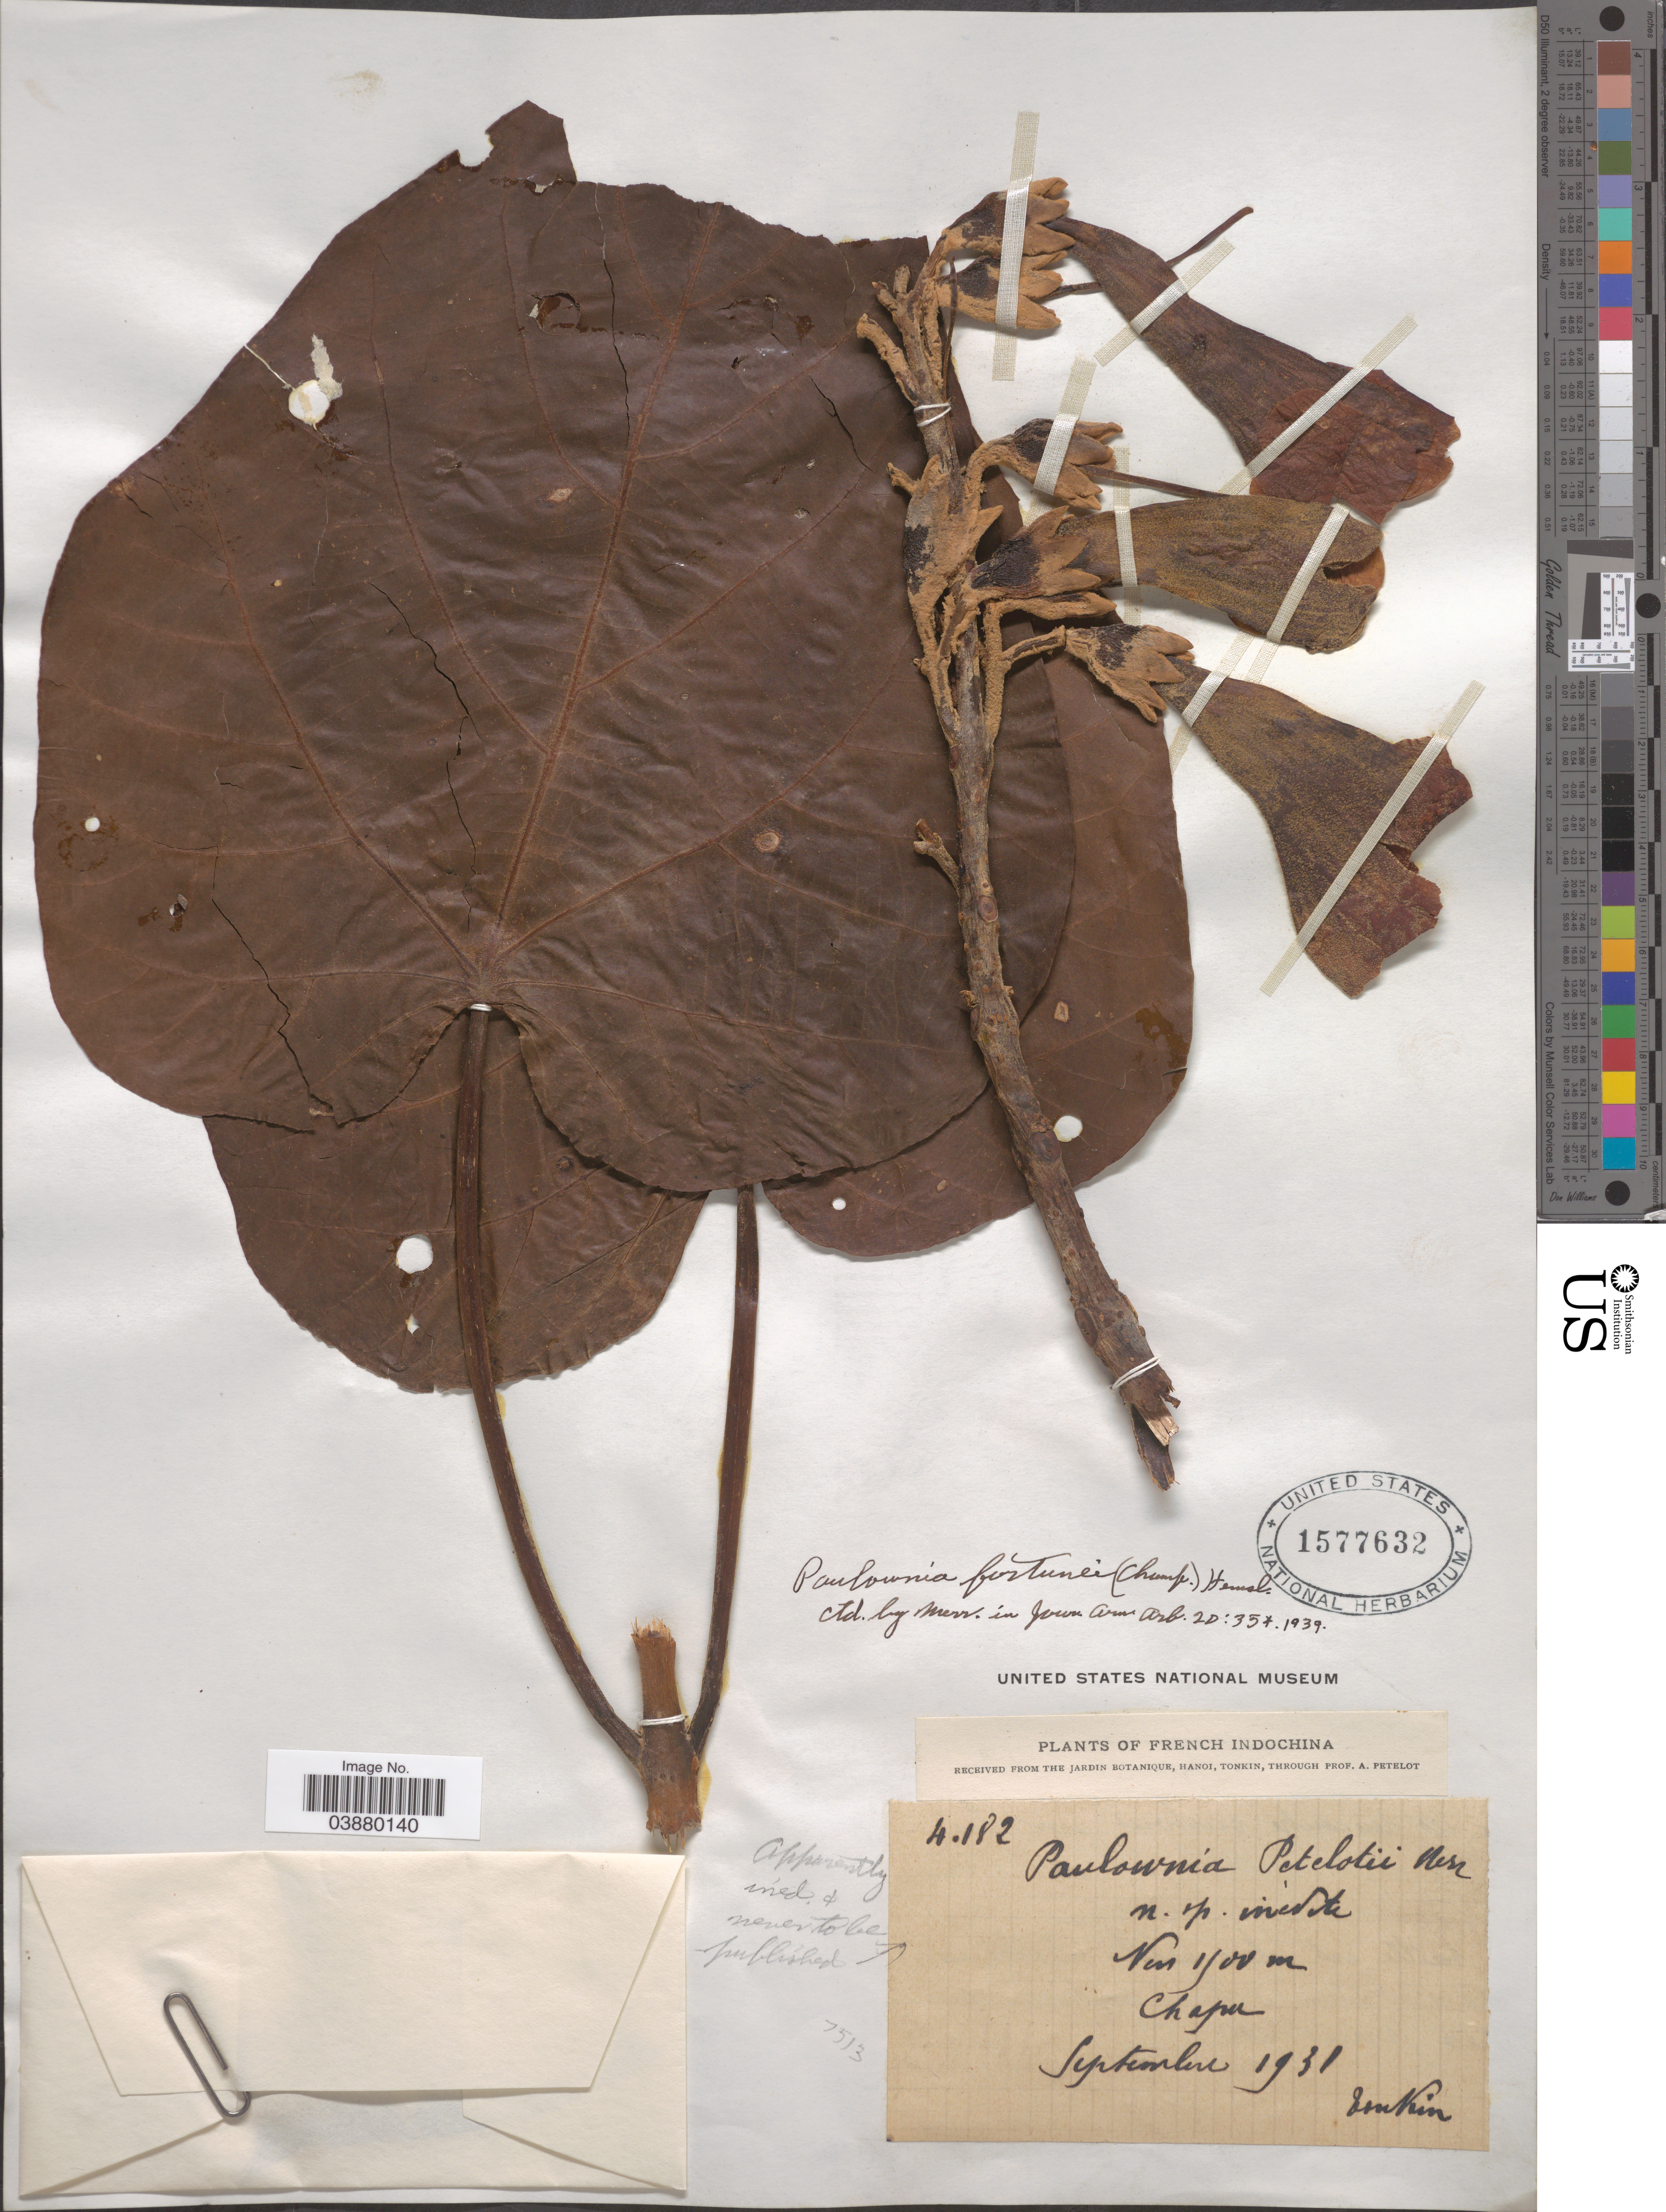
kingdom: Plantae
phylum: Tracheophyta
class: Magnoliopsida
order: Lamiales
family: Paulowniaceae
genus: Paulownia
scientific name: Paulownia fortunei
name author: (Seem.) Hemsl.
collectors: P. A. Pételot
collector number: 4182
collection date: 1931-09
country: Vietnam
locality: French Indochina. Chapa.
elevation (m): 1900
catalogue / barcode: US 1577632